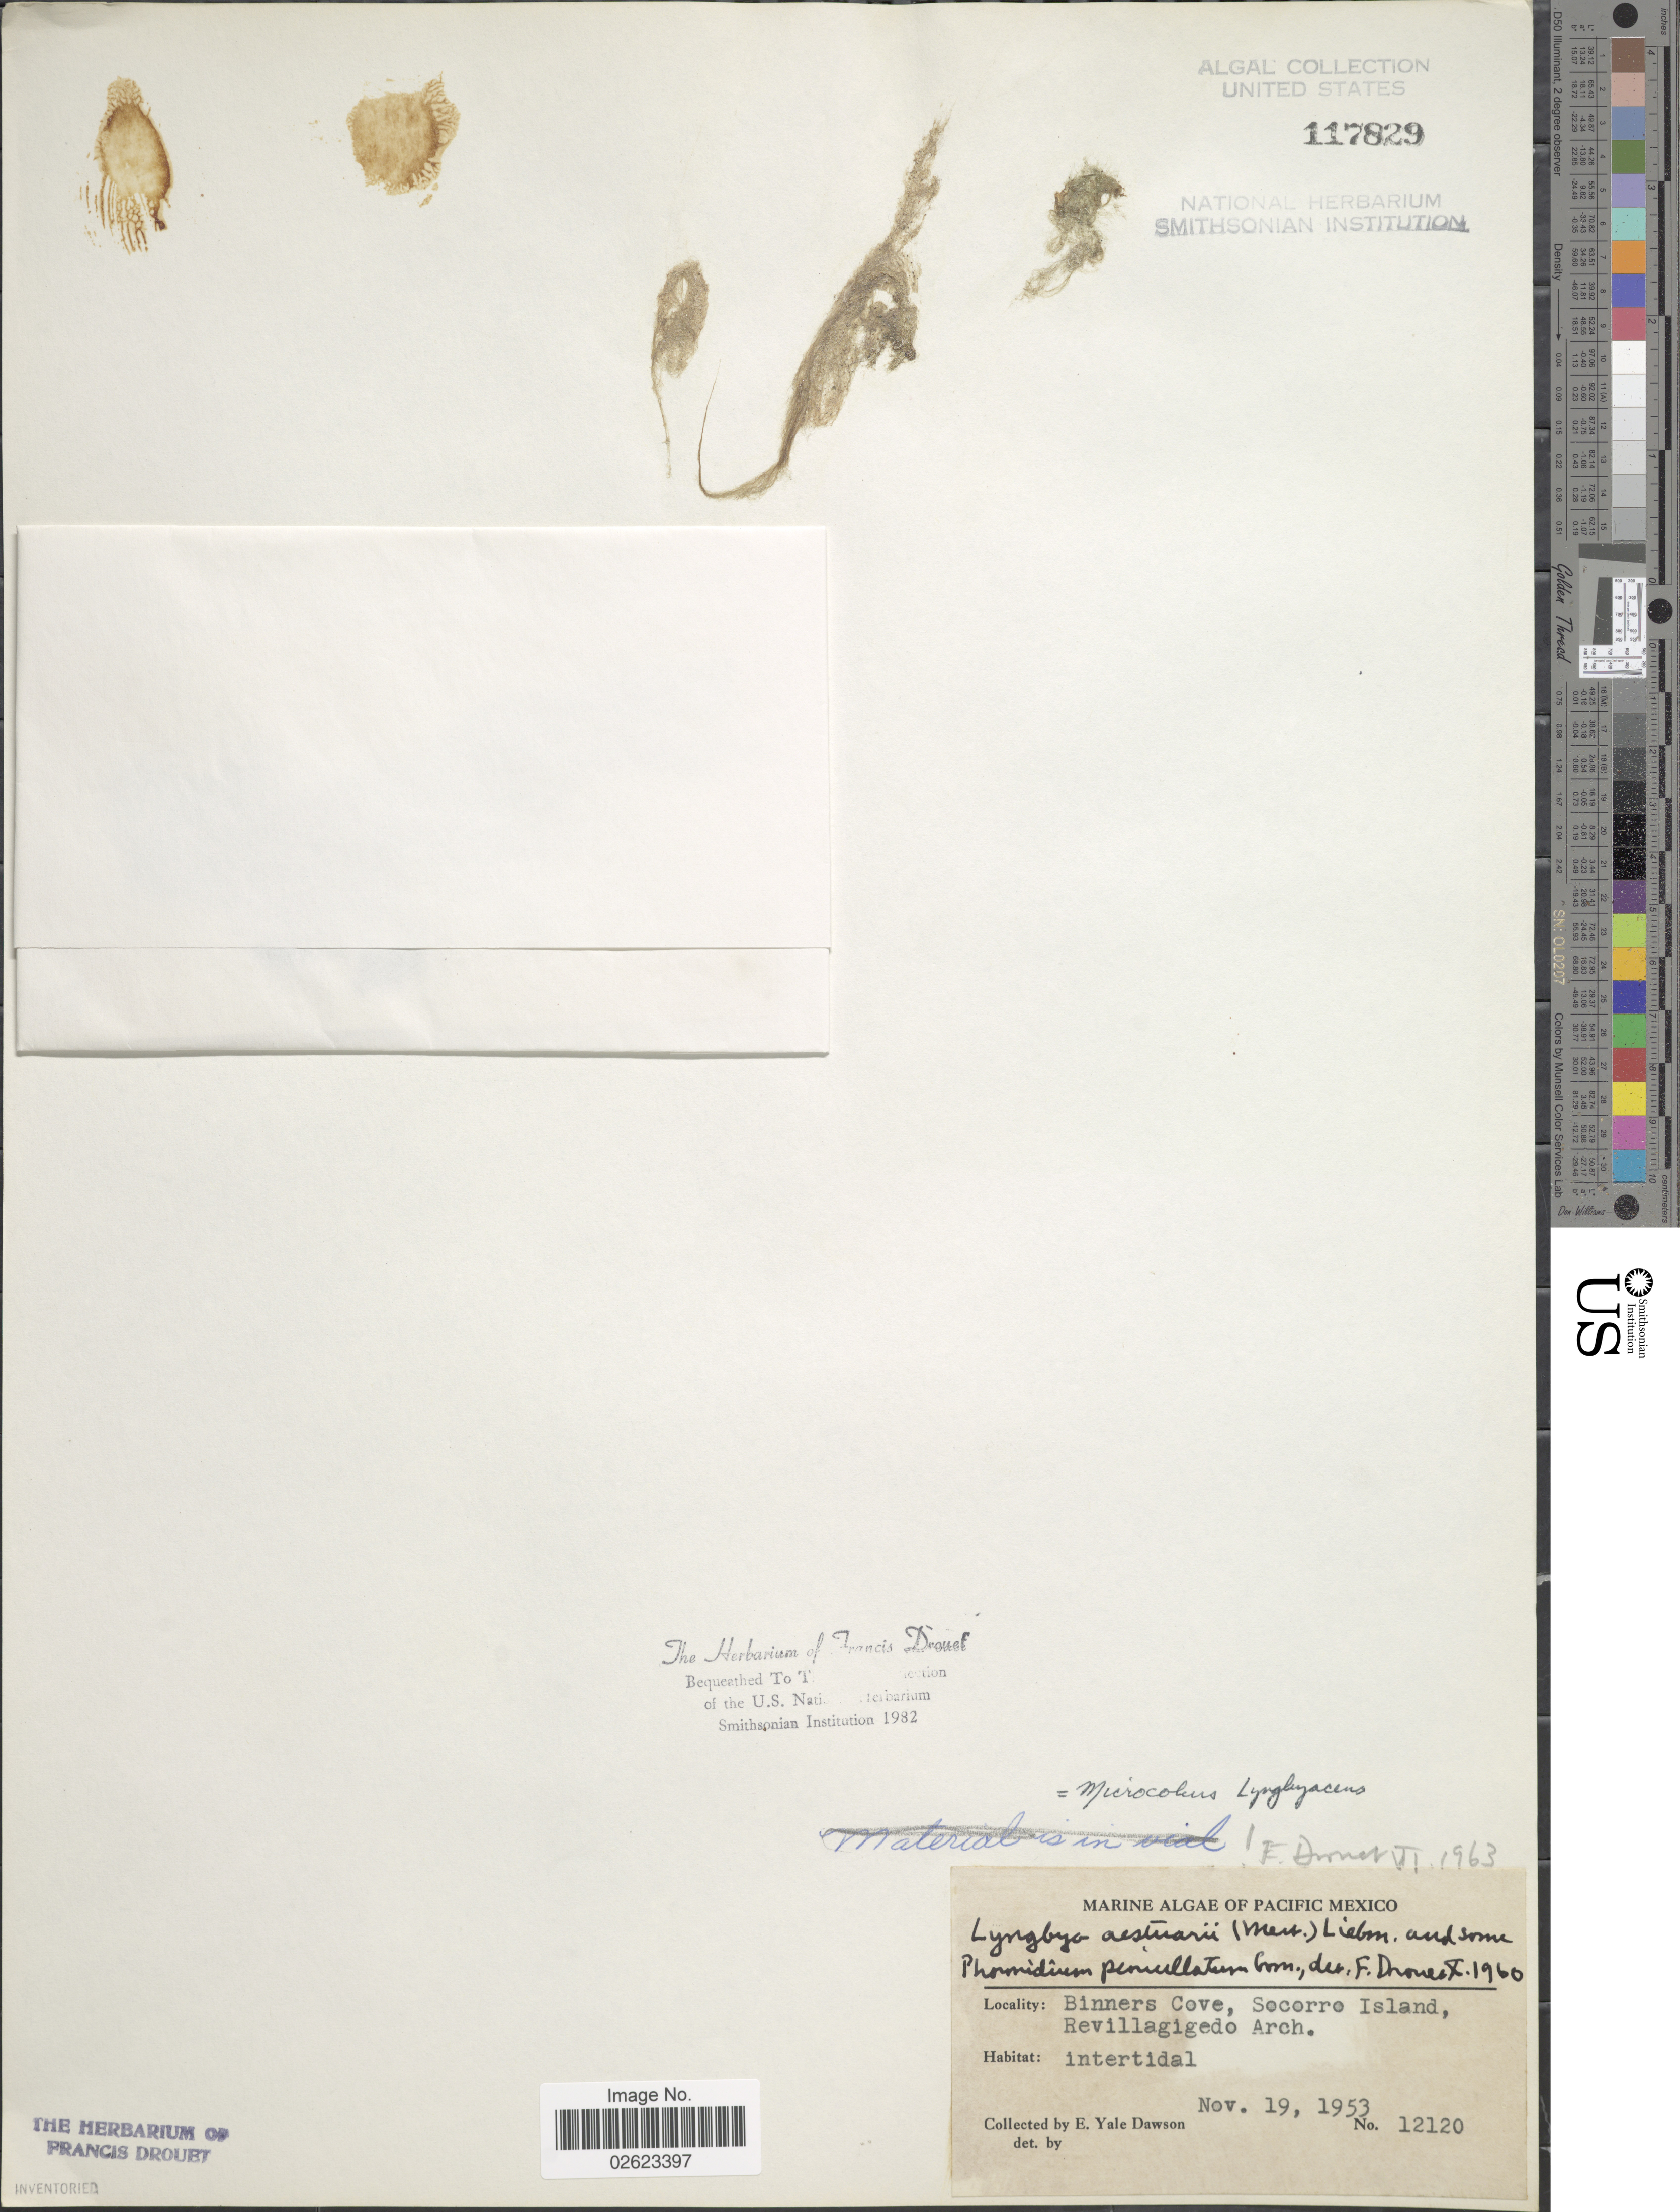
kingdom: Bacteria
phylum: Cyanobacteria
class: Cyanobacteriia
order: Cyanobacteriales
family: Microcoleaceae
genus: Microcoleus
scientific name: Microcoleus lyngbyaceus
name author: Kütz. ex Forti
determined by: Drouet, F. E.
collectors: E. Y. Dawson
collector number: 12120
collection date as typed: Nov. 19, 1953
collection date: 1953-11-19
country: Mexico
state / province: Colima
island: Isla Socorro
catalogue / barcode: US 117829